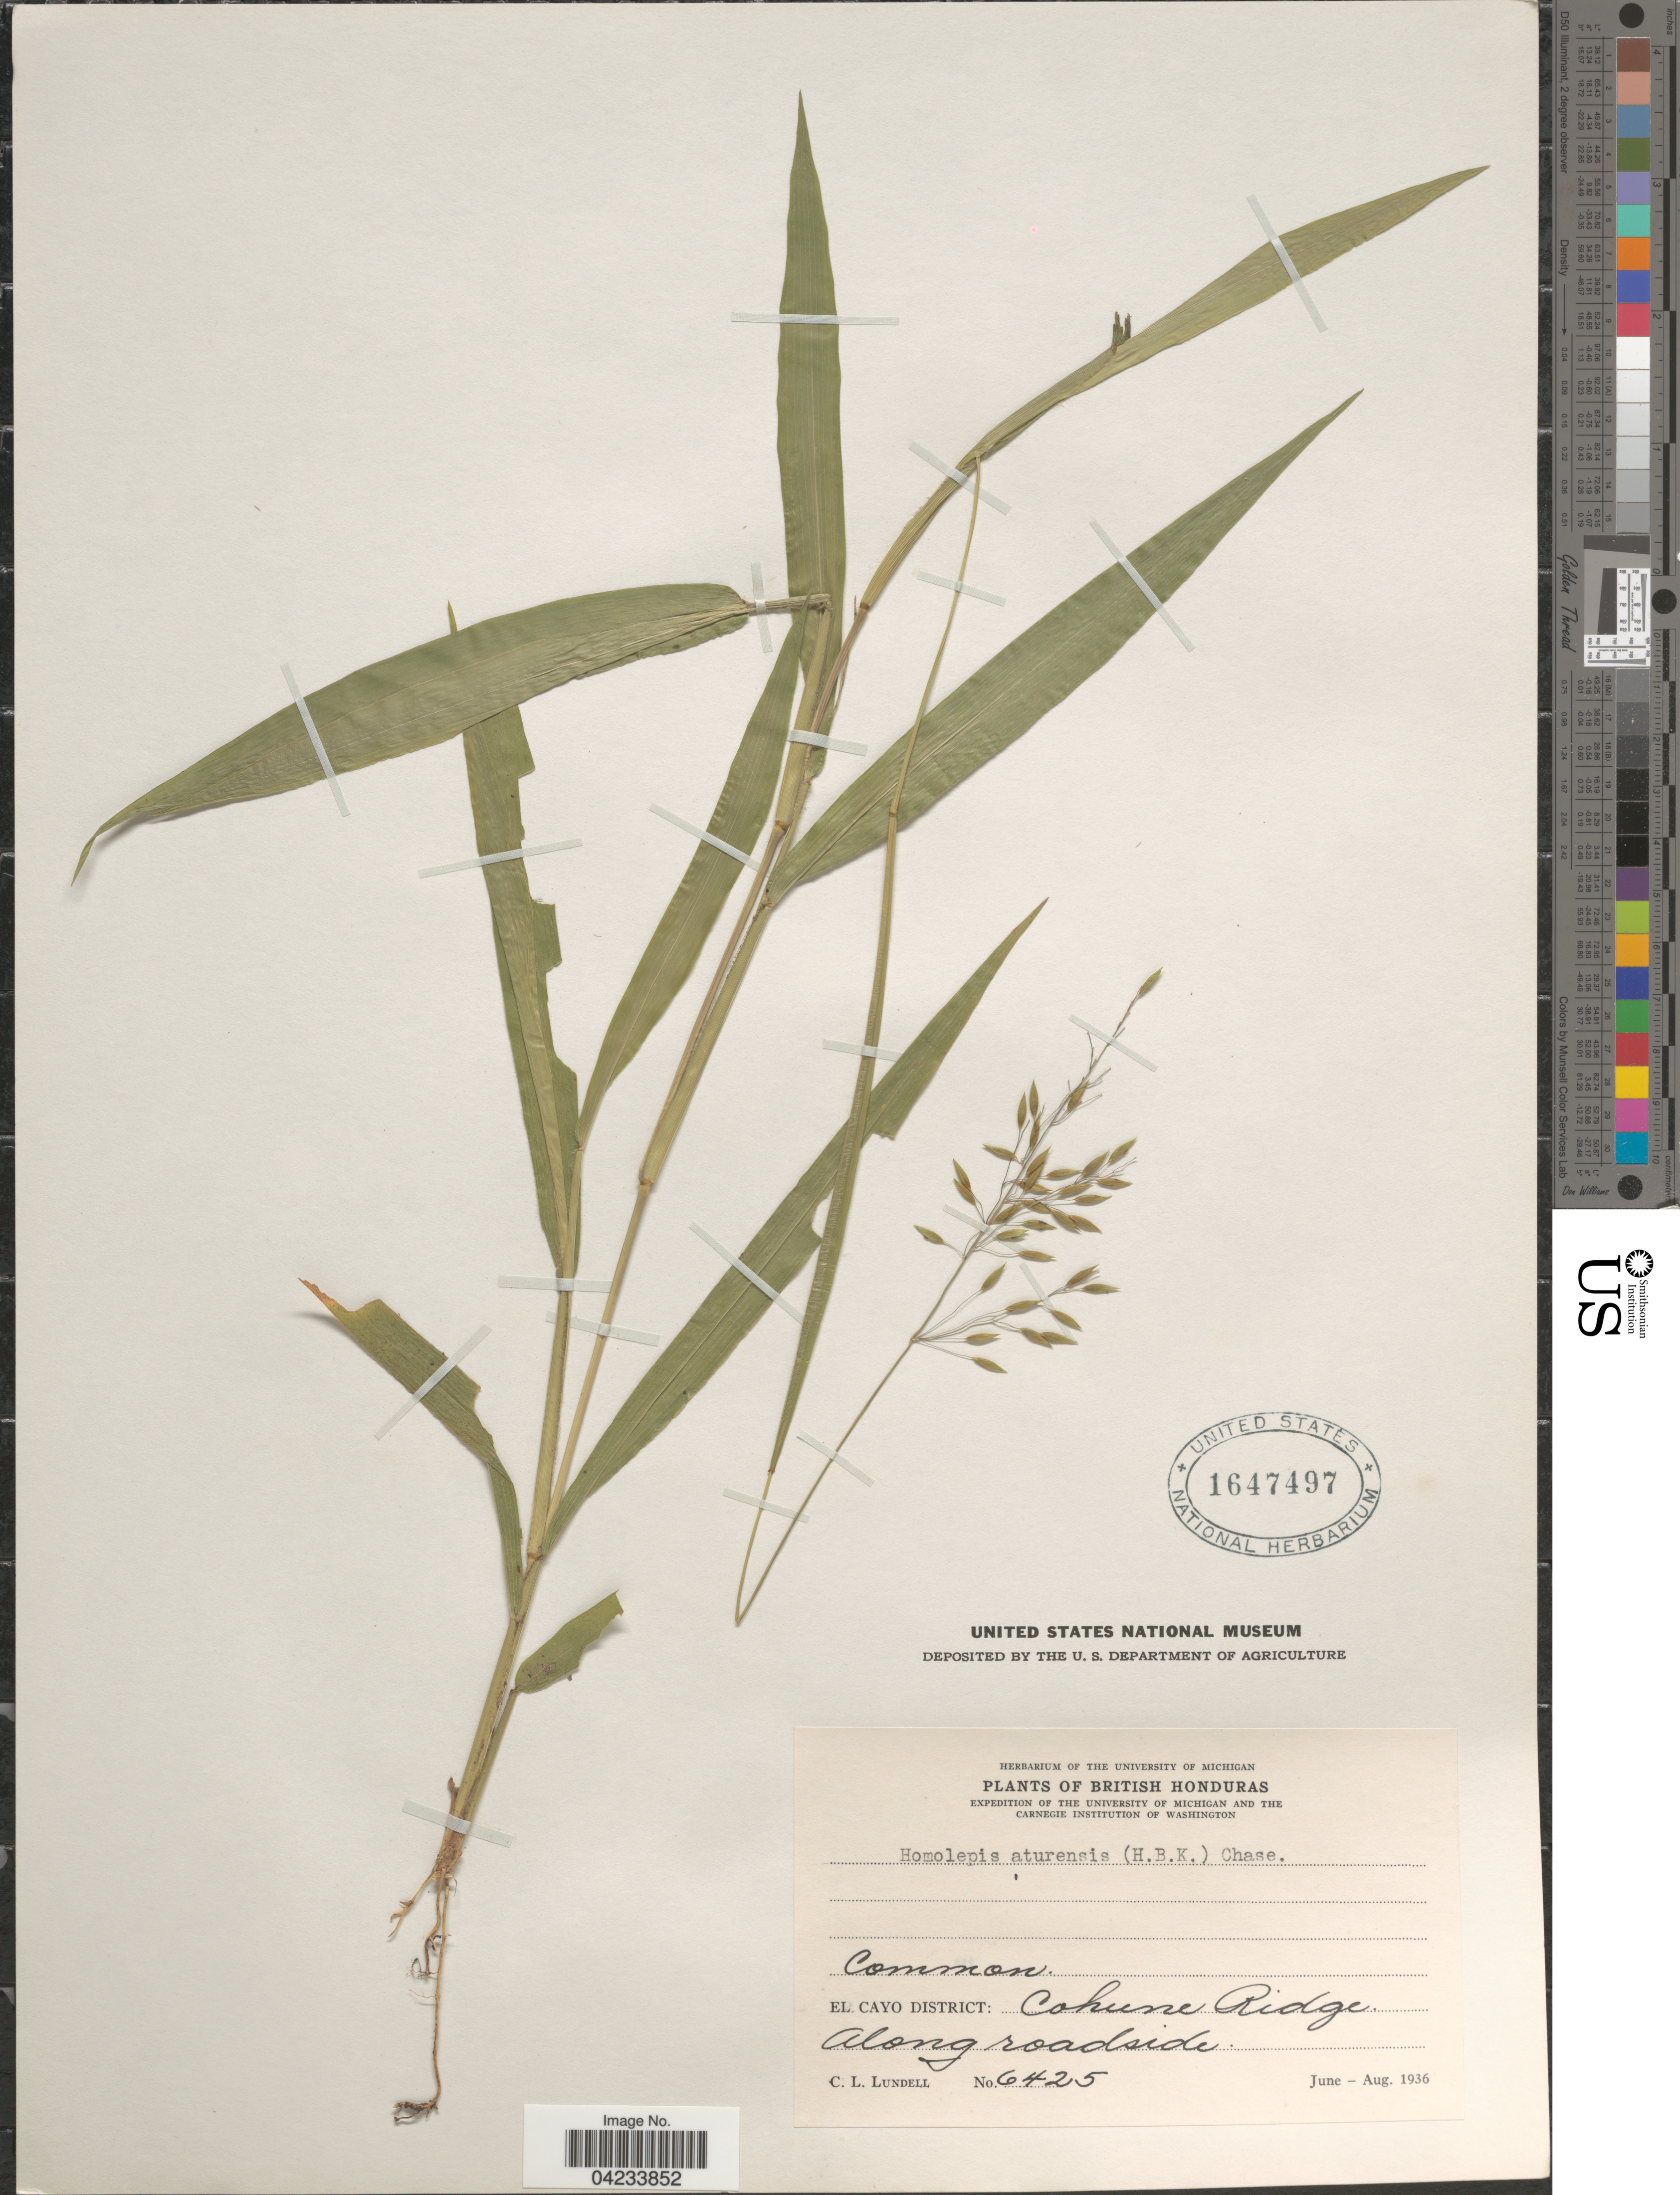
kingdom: Plantae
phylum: Tracheophyta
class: Liliopsida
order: Poales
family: Poaceae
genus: Homolepis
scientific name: Homolepis aturensis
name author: (Kunth) Chase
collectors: C. L. Lundell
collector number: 6425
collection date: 1936-06/1936-08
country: Belize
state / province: Cayo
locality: British Honduras. Expedition of the University of Michigan and the Carnegie Institution of Washington. El Cayo District: Cohune Ridge. Along roadside.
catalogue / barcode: US 1647497